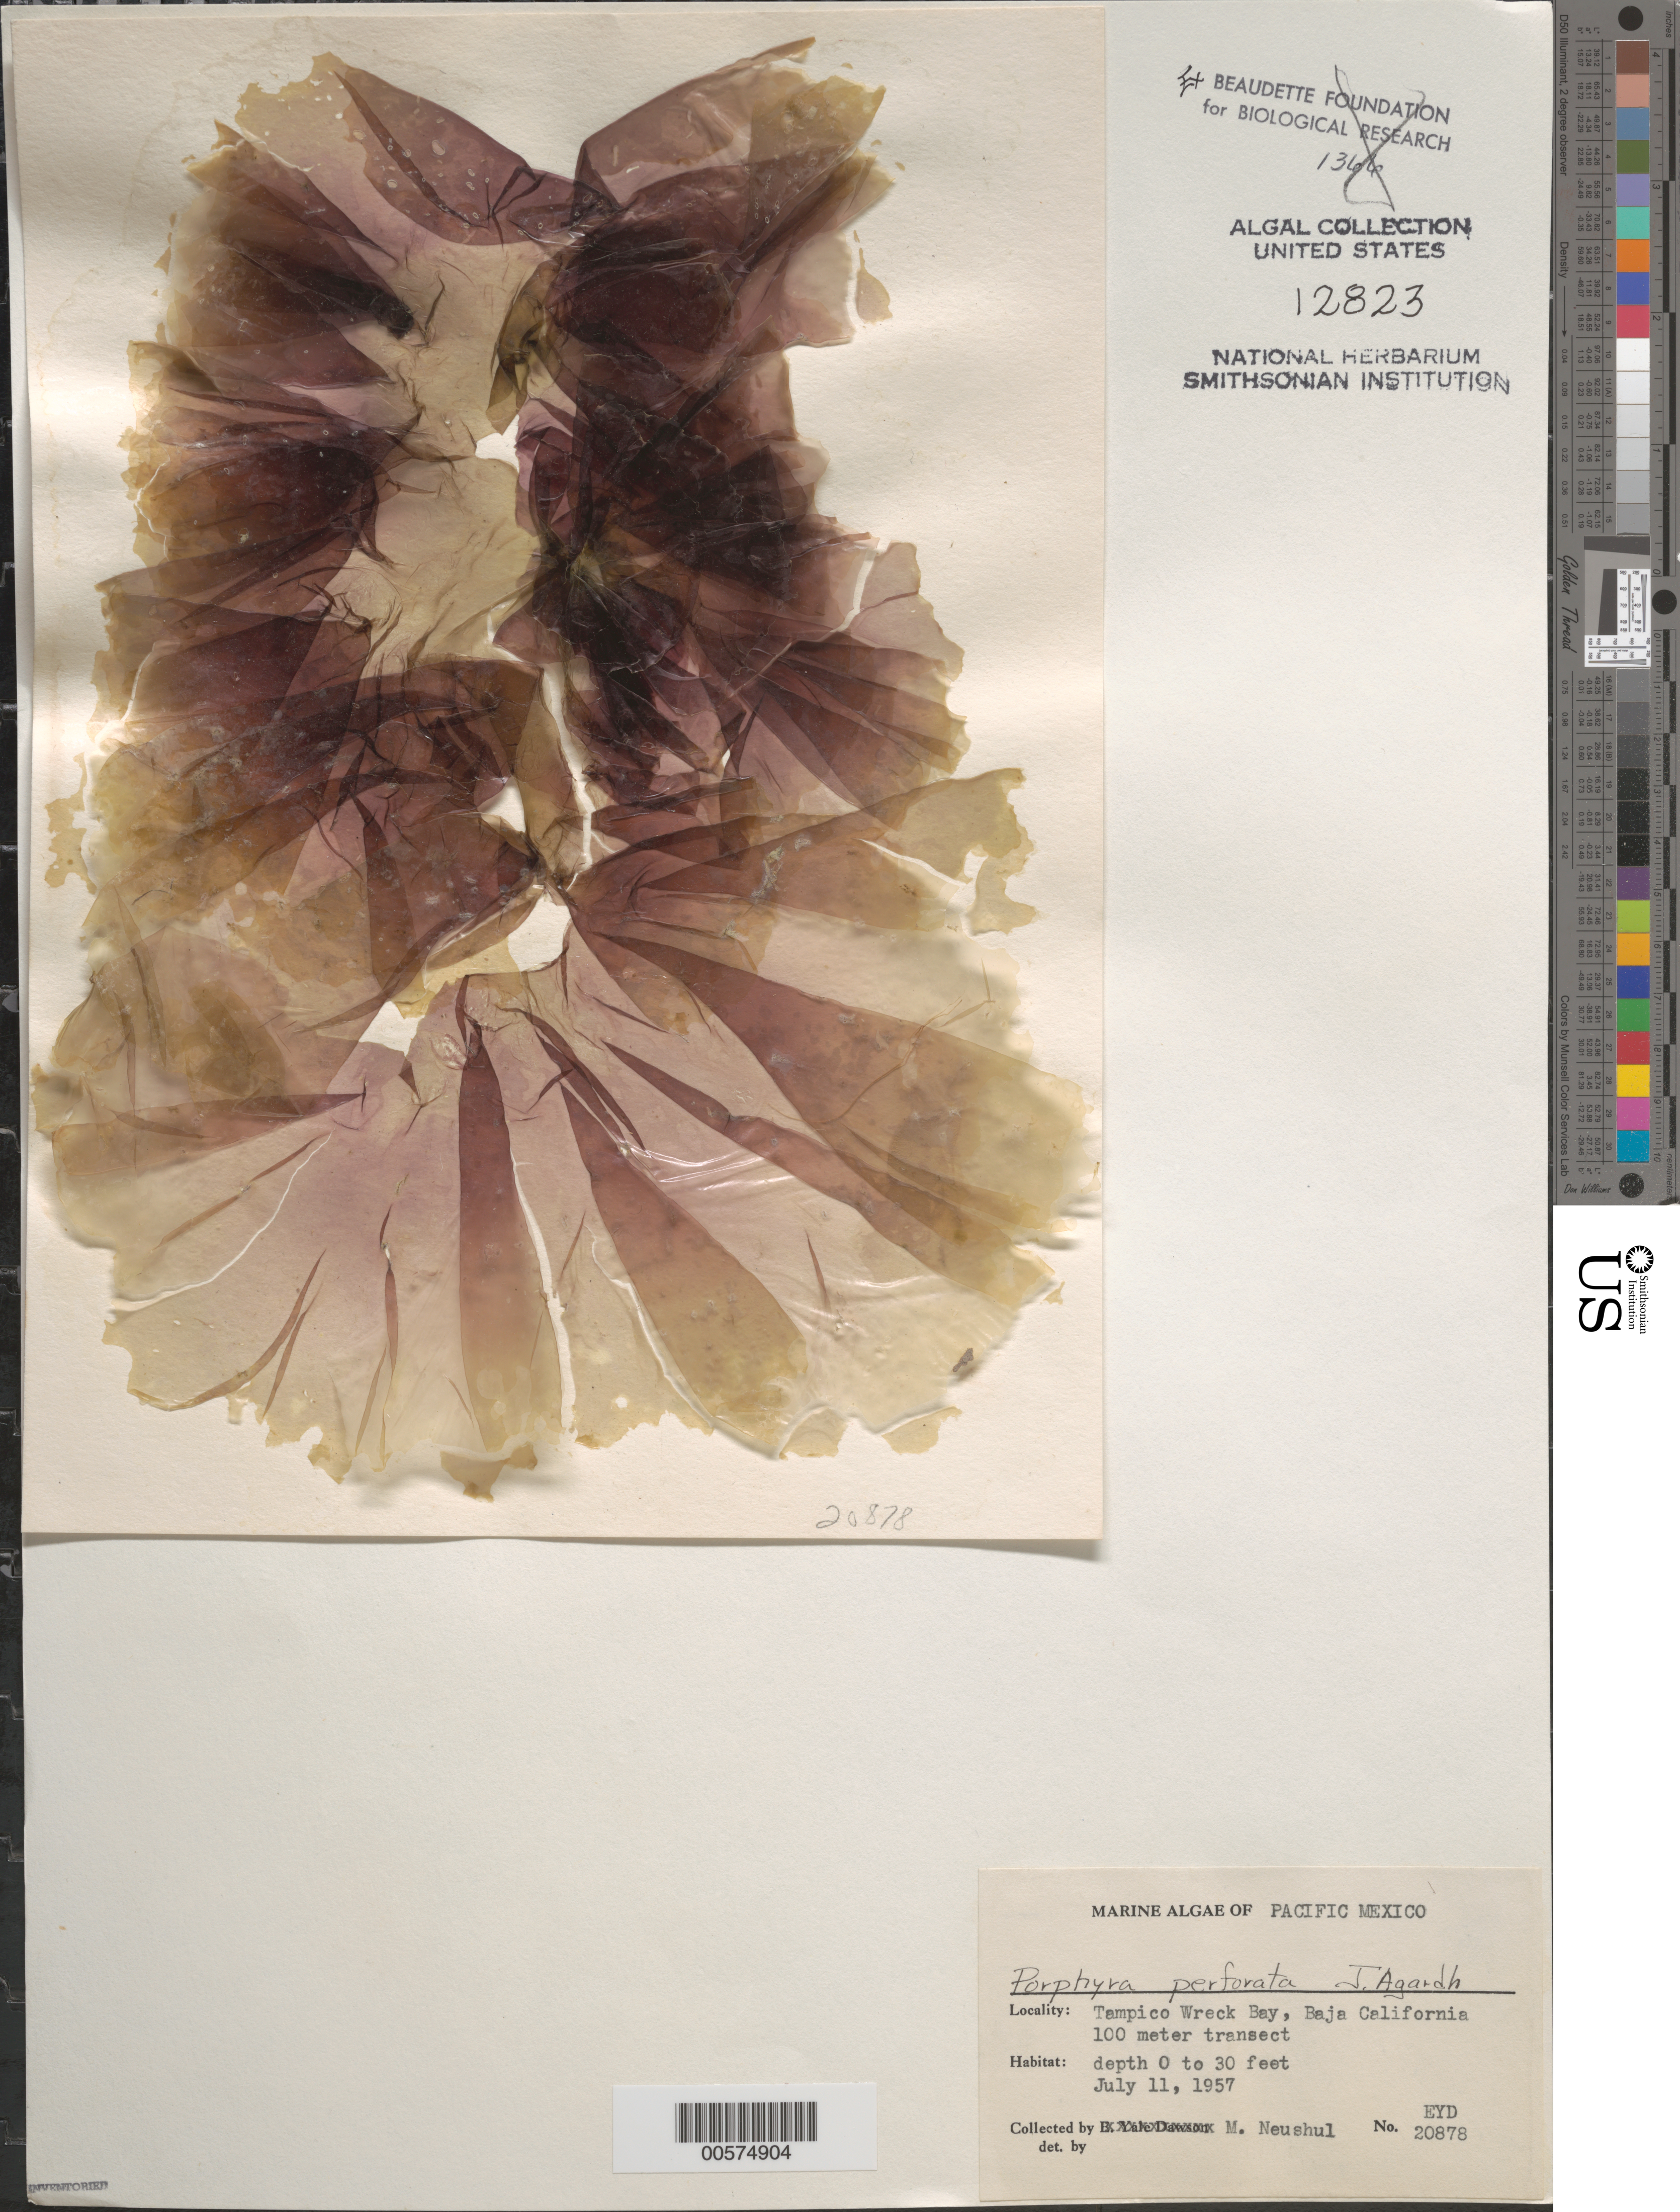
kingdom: Plantae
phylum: Rhodophyta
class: Bangiophyceae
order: Bangiales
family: Bangiaceae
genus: Pyropia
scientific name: Pyropia perforata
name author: (J. Agardh) S.C. Lindstrom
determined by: Algae name updating Project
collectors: M. Neushul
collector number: EYD 20878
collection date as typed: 11 Jul 1957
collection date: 1957-07-11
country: Mexico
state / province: Baja California Norte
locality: Tampico Wreck Bay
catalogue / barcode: US 12823